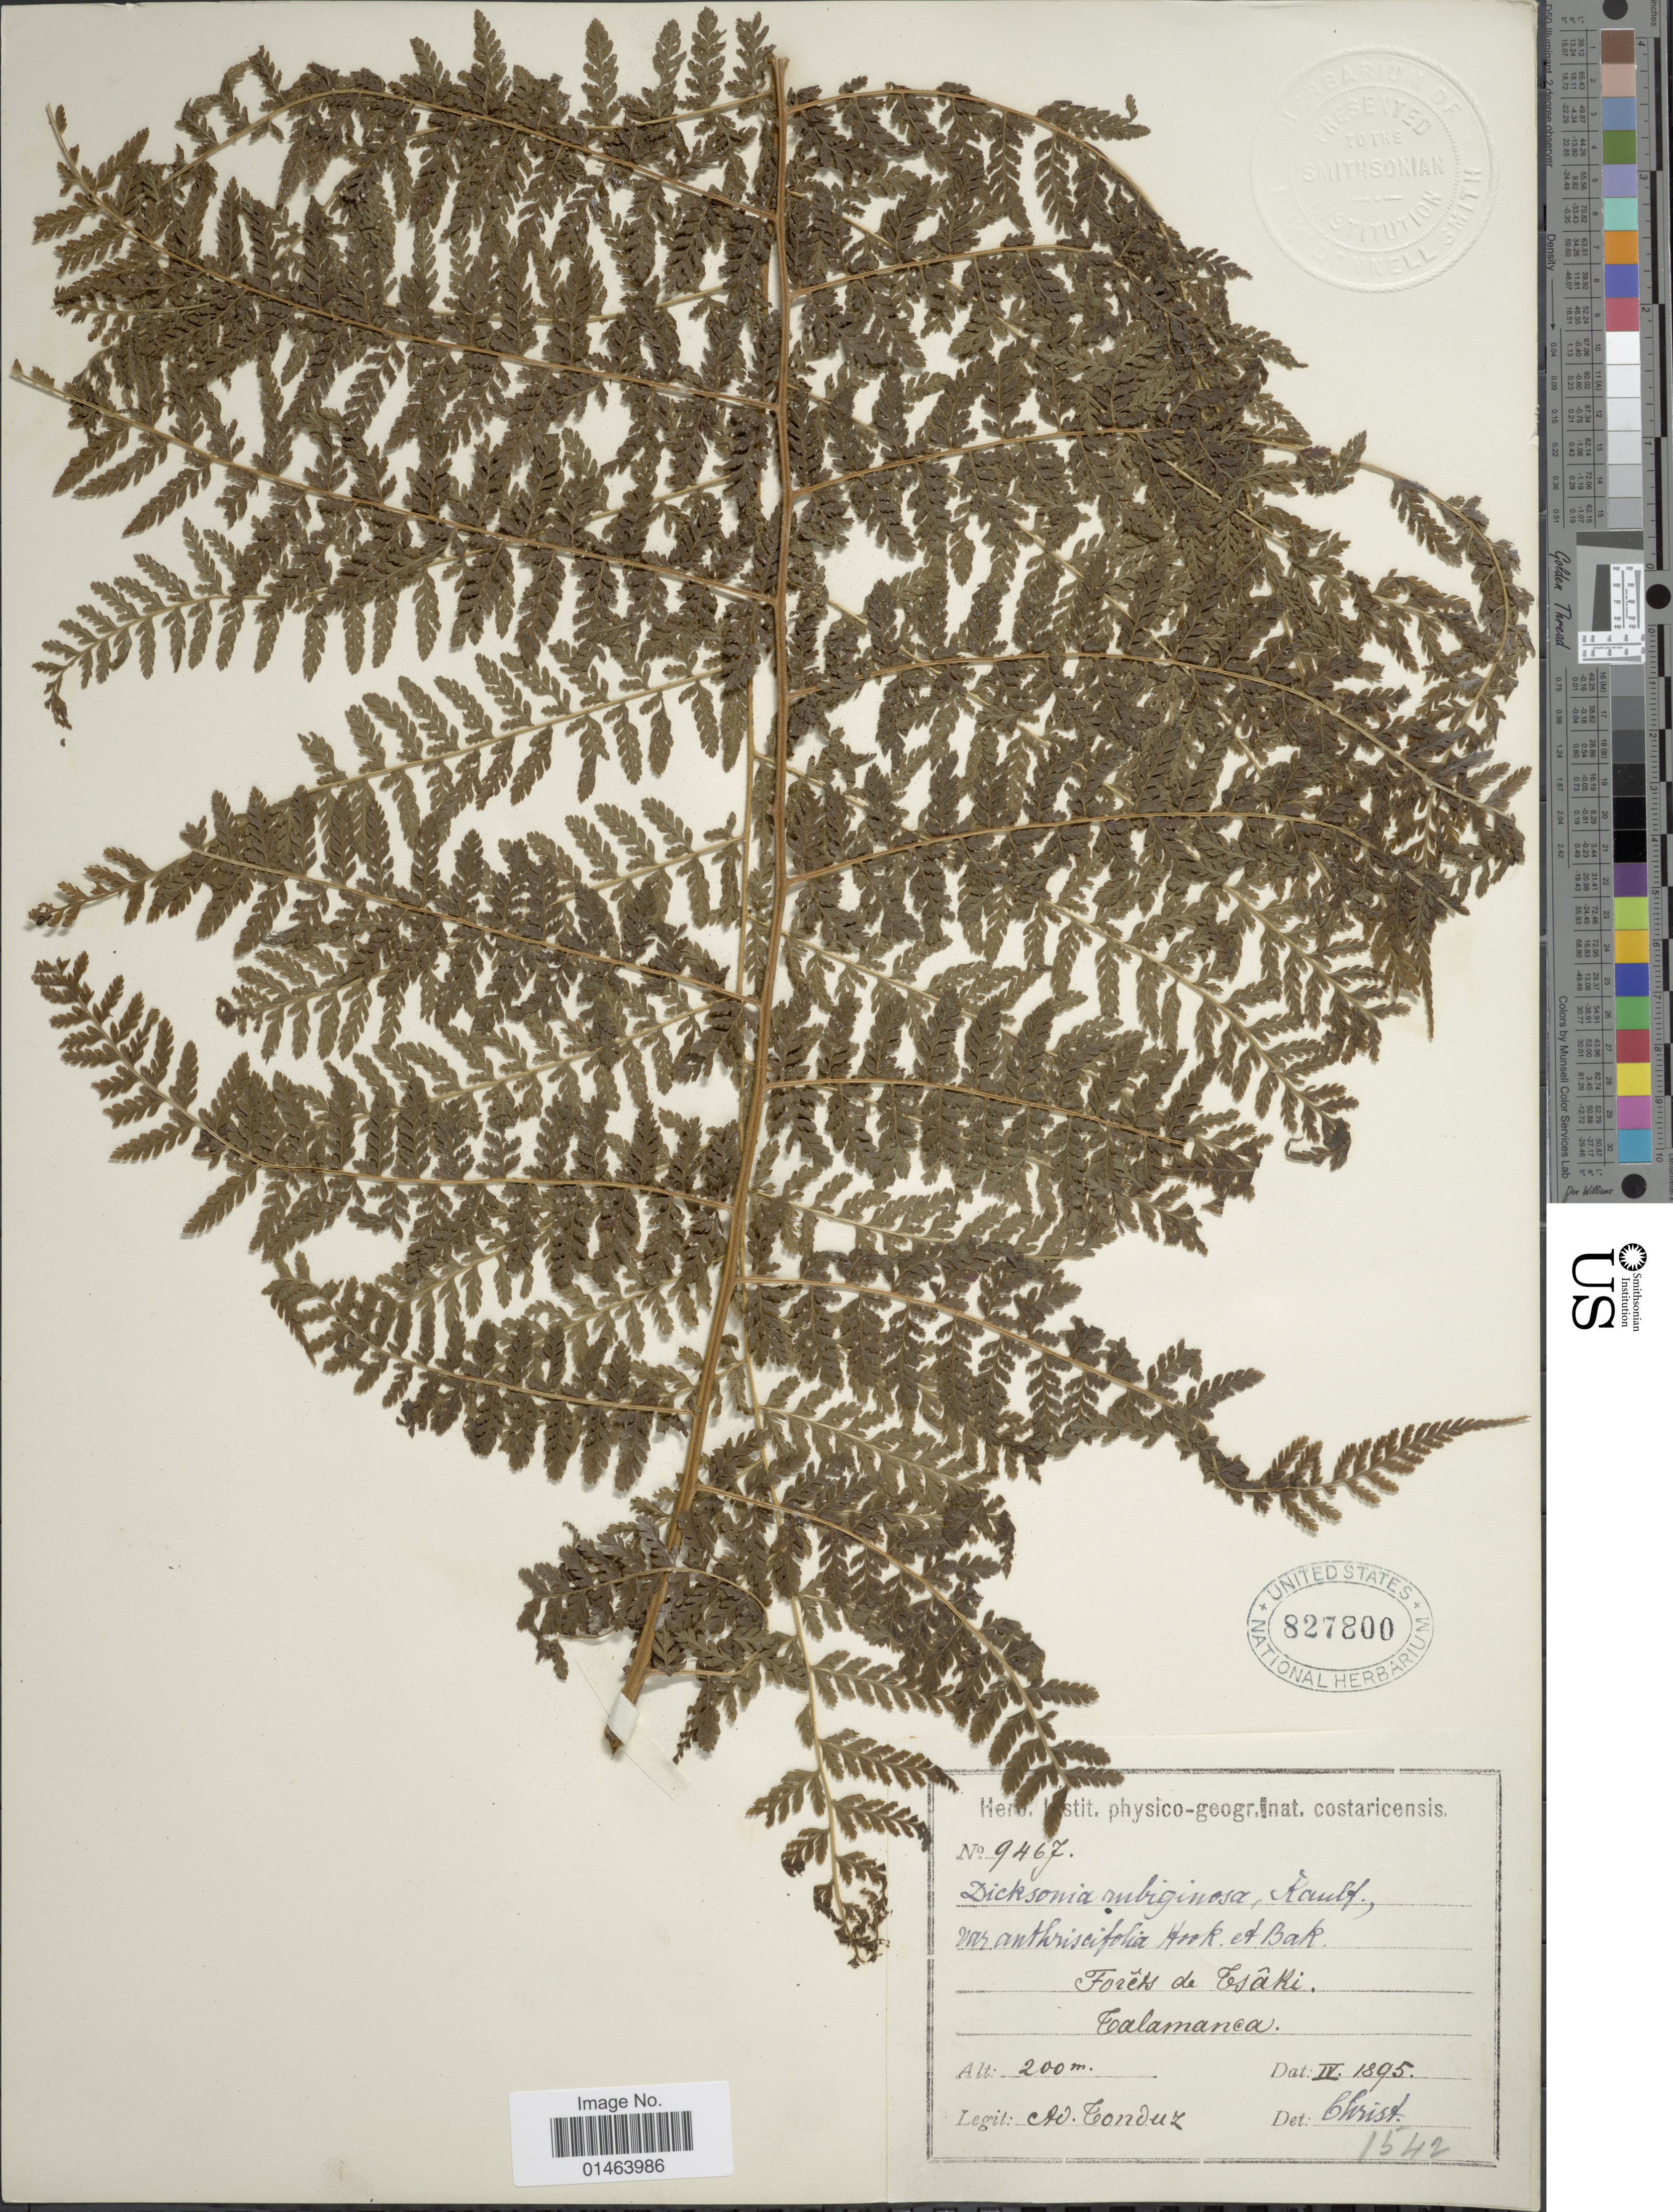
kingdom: Plantae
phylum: Tracheophyta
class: Polypodiopsida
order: Polypodiales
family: Dennstaedtiaceae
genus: Dennstaedtia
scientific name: Dennstaedtia cicutaria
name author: (Sw.) T. Moore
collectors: A. Tonduz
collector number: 9467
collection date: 1895-04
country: Costa Rica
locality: Forets de Tsaki, Talamanca.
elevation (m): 200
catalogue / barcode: US 827800